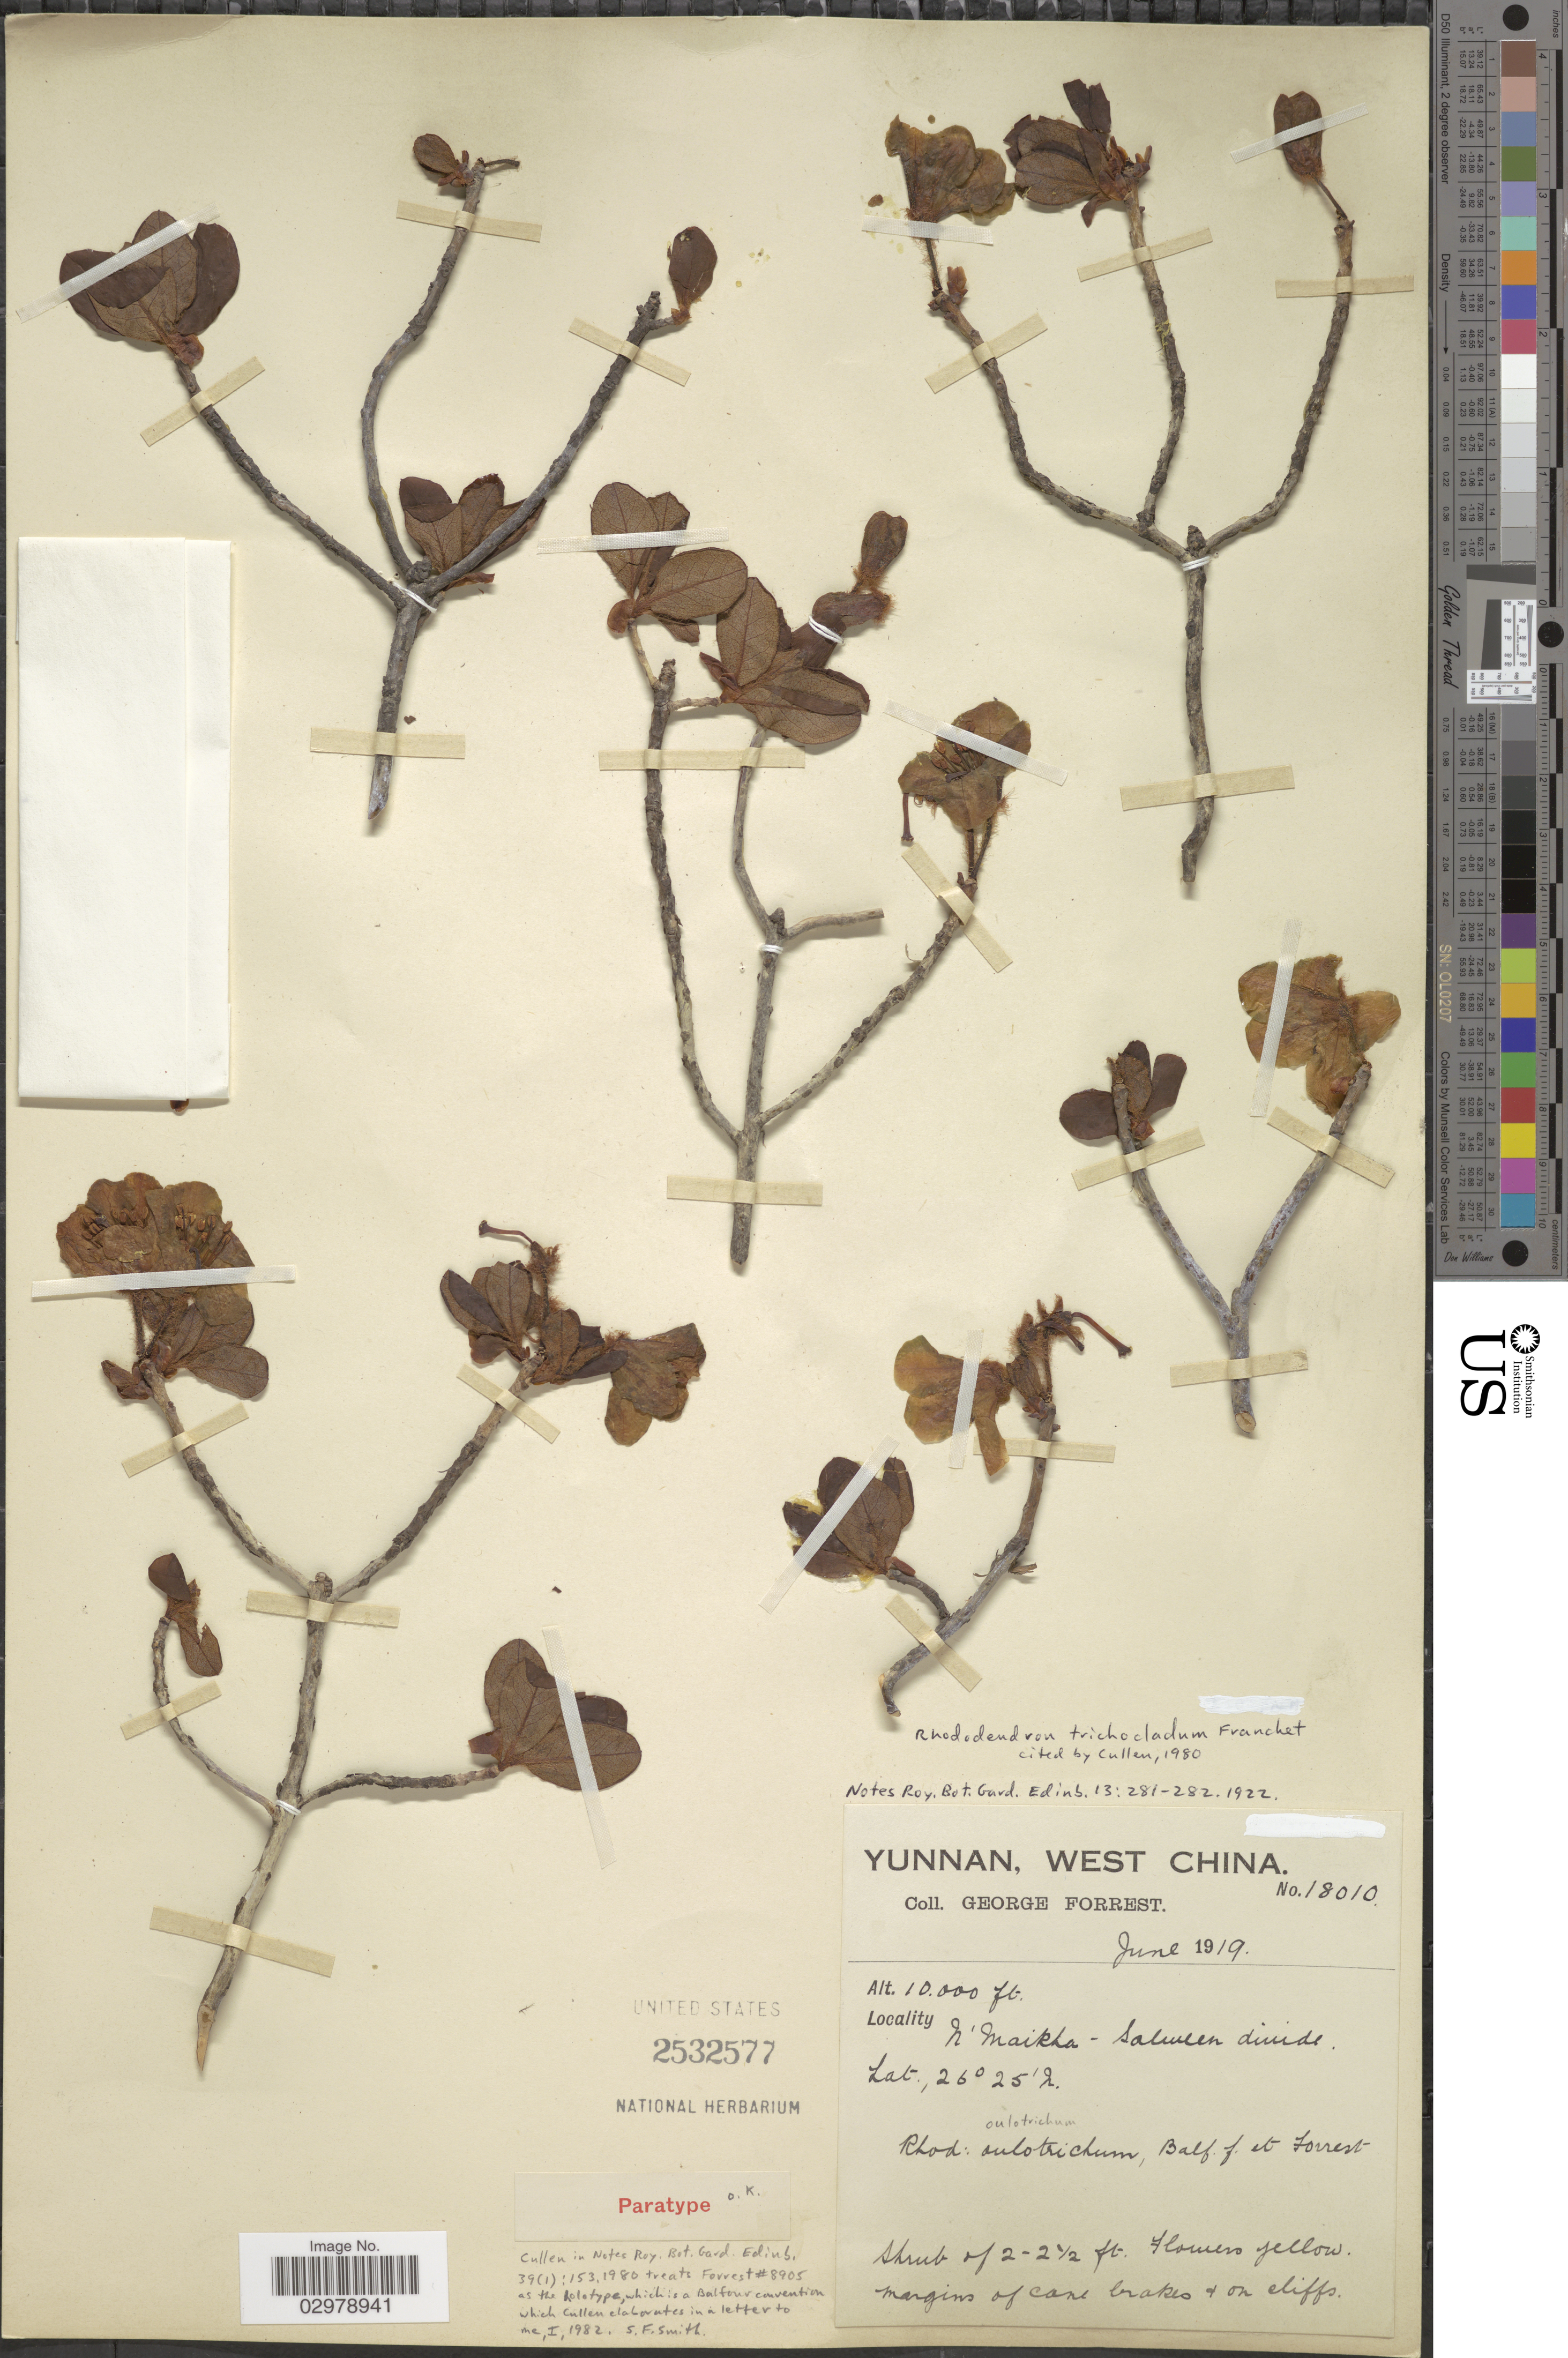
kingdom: Plantae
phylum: Tracheophyta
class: Magnoliopsida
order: Ericales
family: Ericaceae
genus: Rhododendron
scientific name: Rhododendron trichocladum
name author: Franch.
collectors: G. Forrest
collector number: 18010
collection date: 1919-06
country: China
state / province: Yunnan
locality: West China. N'Maikha - Salween divide.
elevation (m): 3048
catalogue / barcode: US 2532577